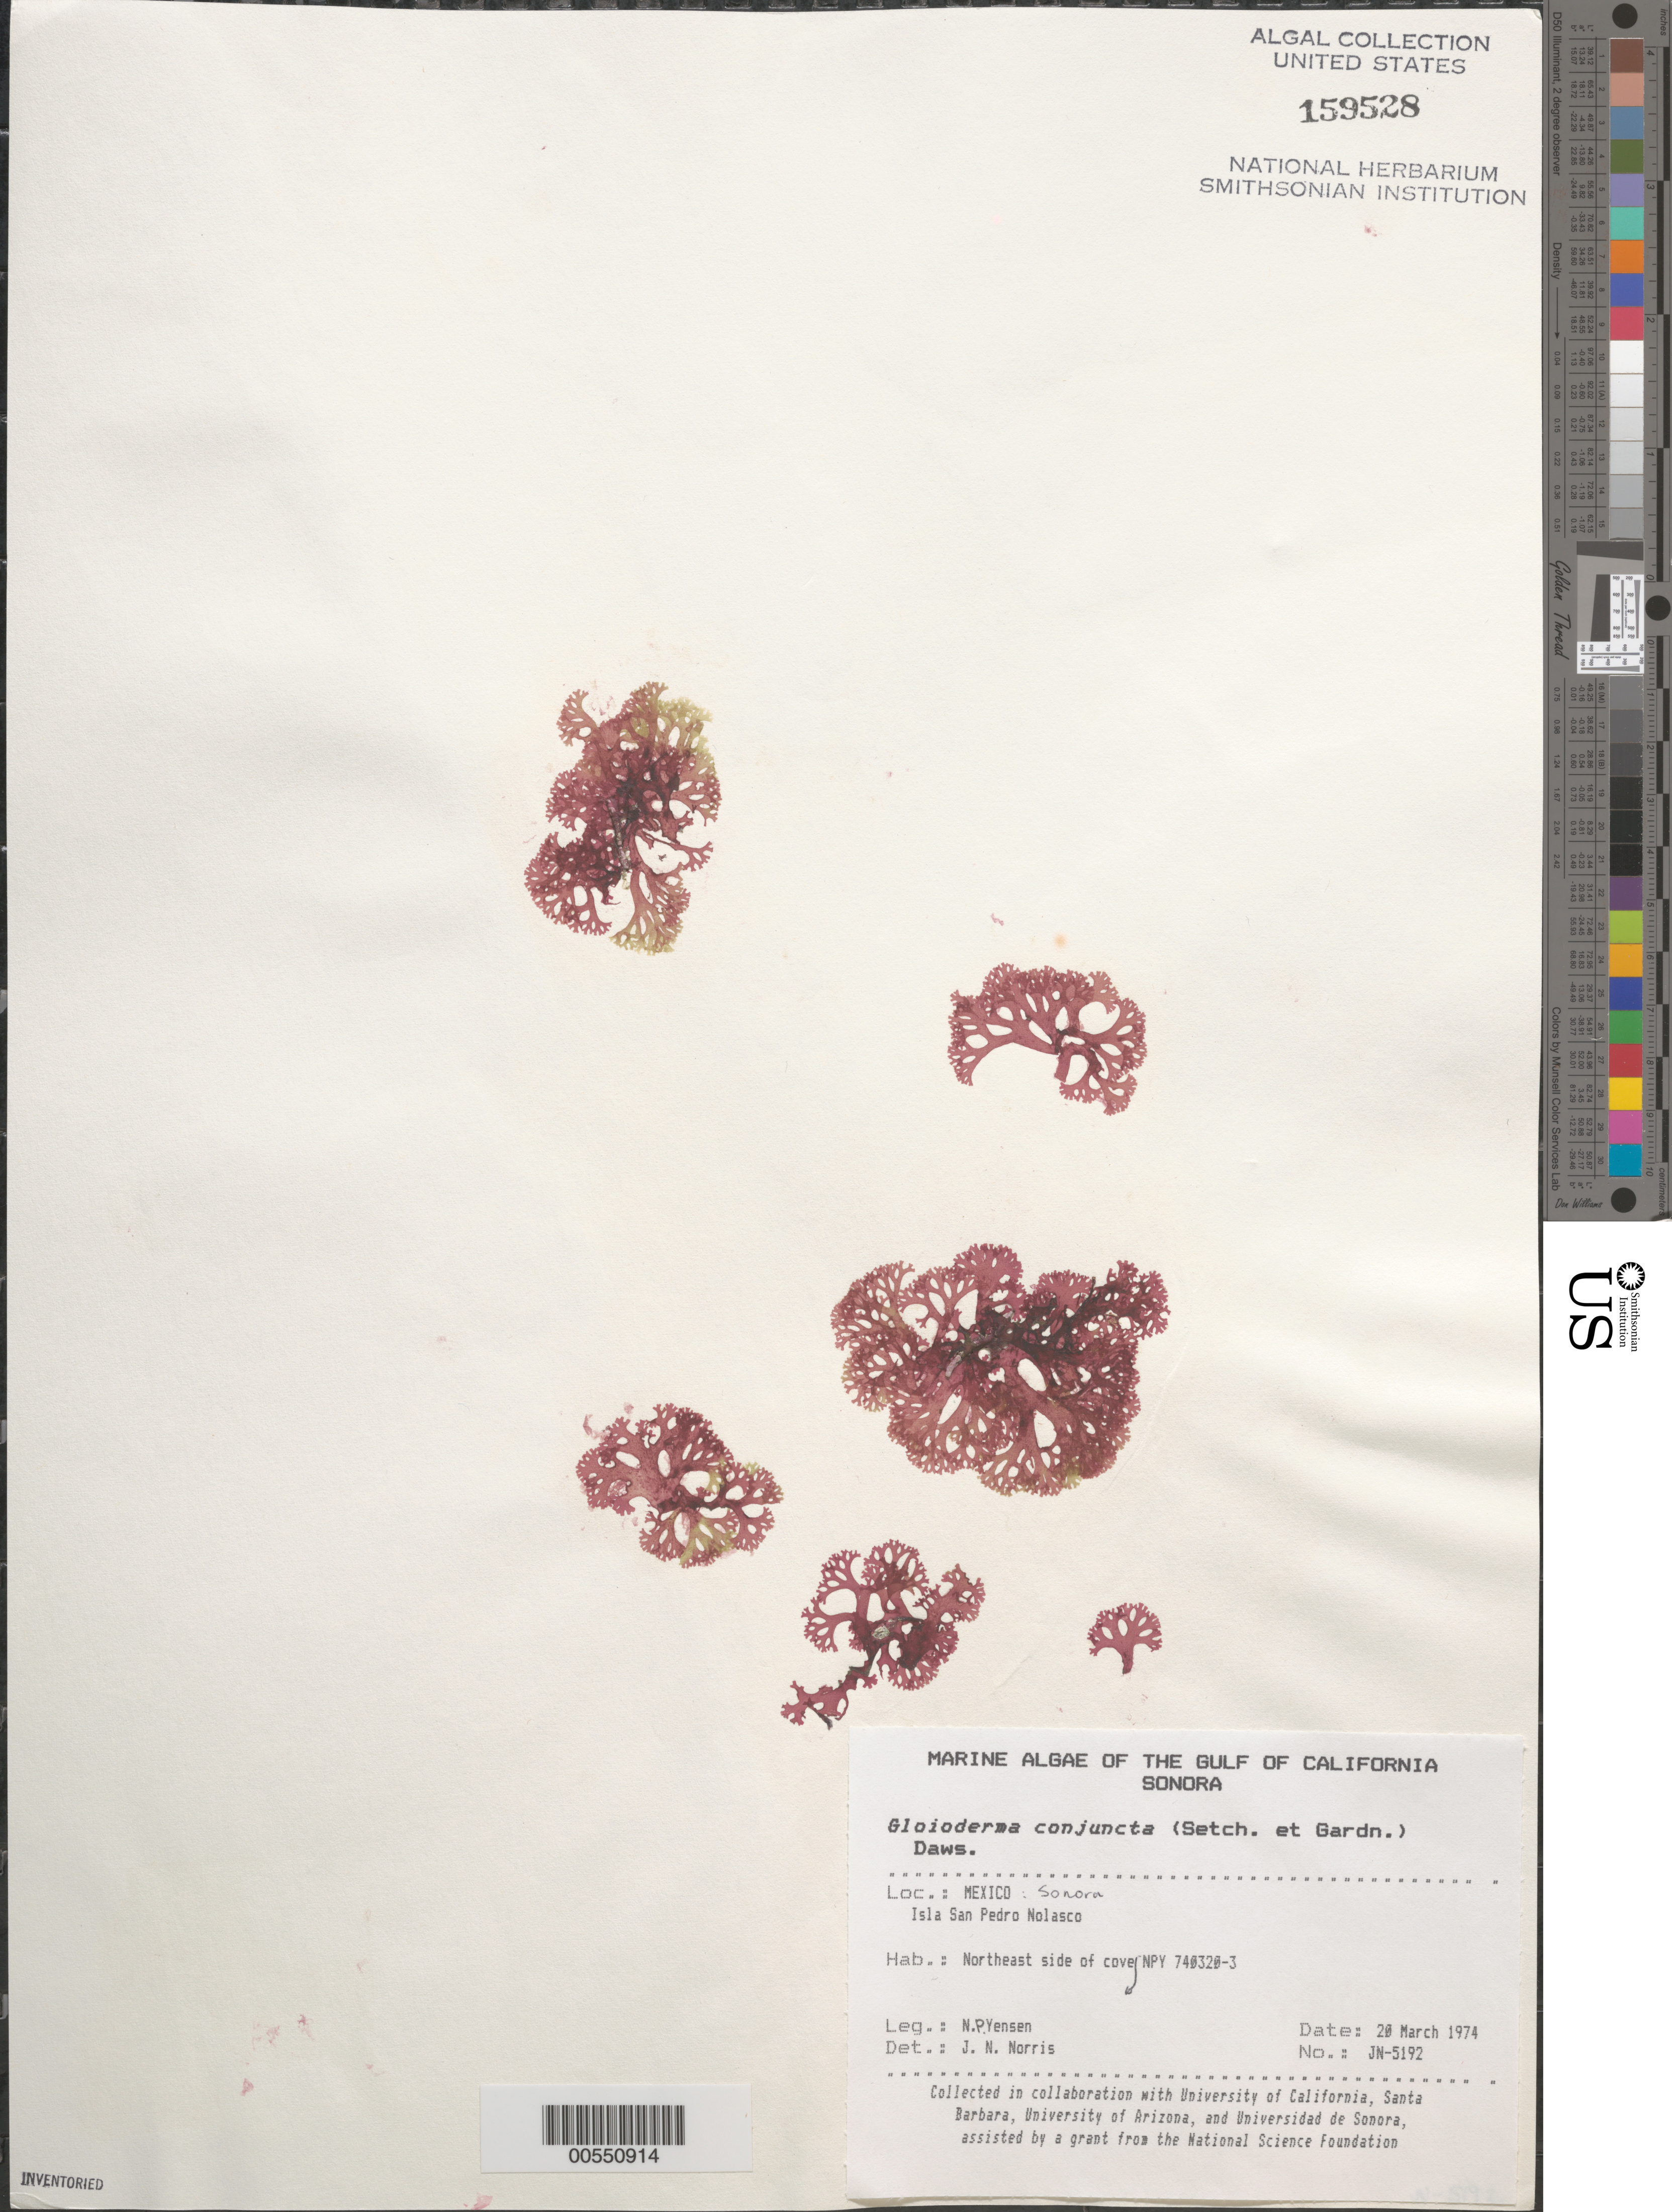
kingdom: Plantae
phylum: Rhodophyta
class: Florideophyceae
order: Rhodymeniales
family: Faucheaceae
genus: Gloioderma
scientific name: Gloioderma conjuncta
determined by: Norris, James N.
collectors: N. Yensen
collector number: Jn-5192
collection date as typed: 20 Mar 1974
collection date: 1974-03-20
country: Mexico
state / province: Sonora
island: Isla San Pedro Nolasco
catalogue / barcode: US 159528